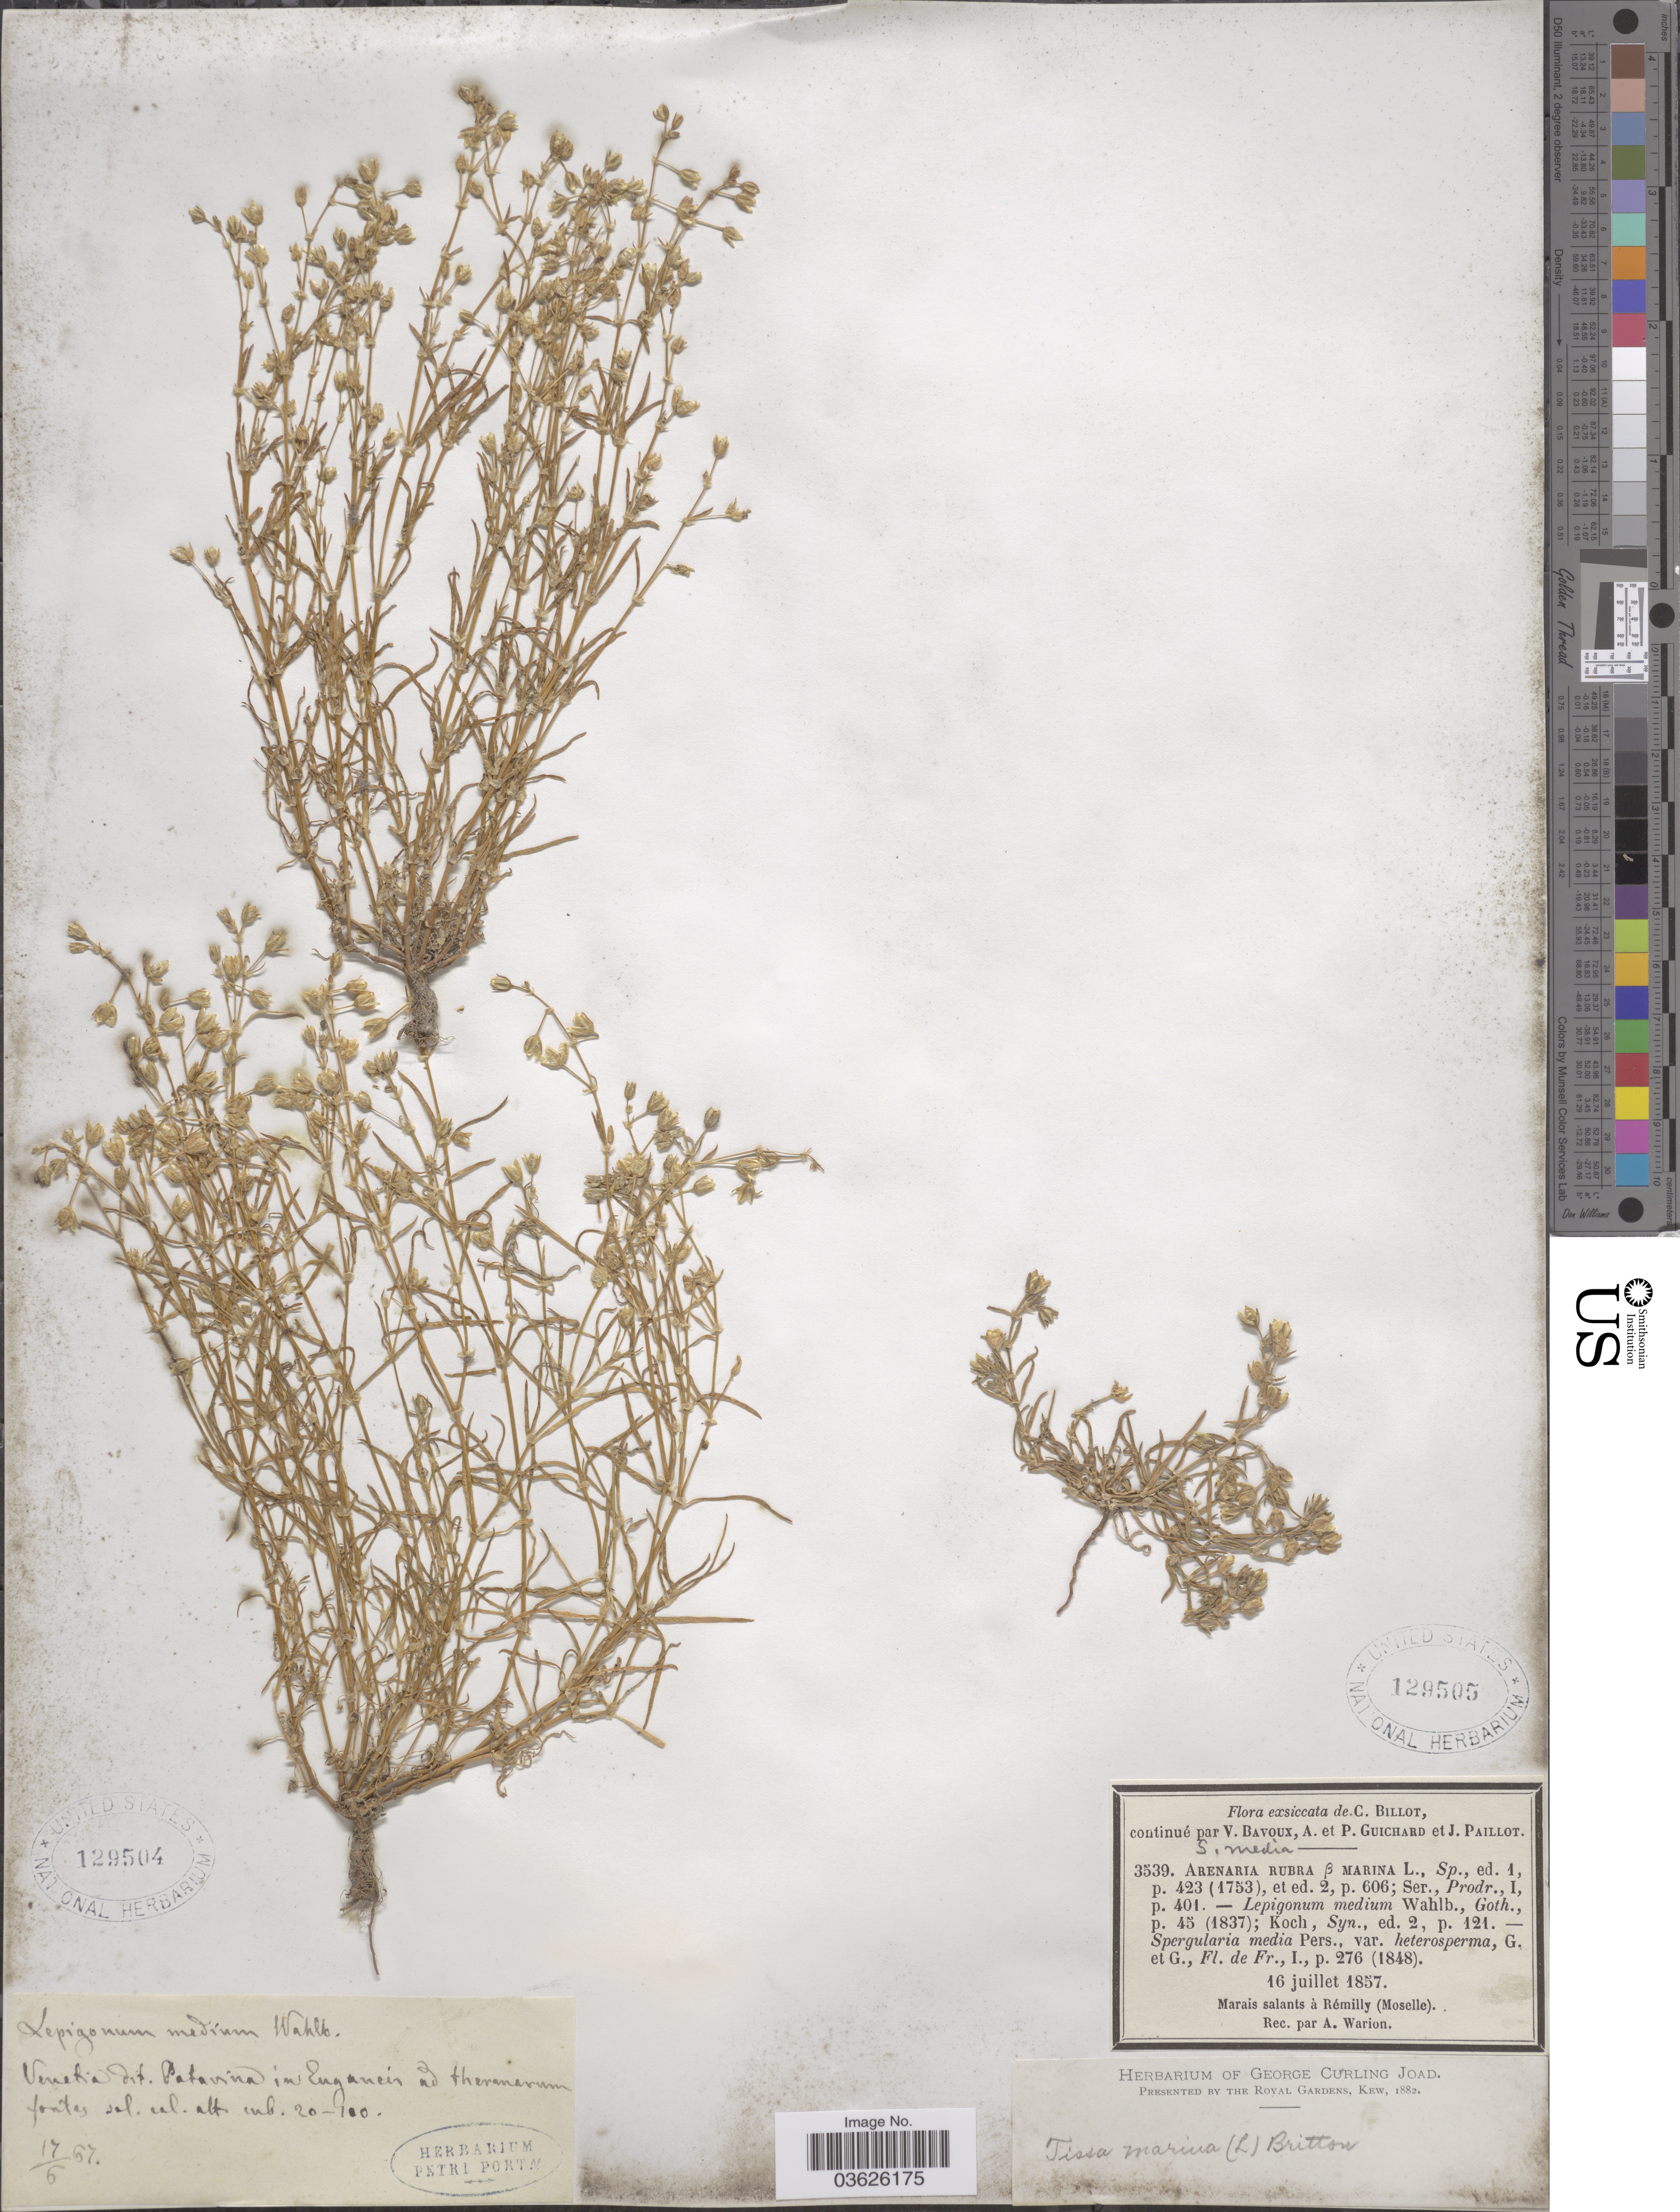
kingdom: Plantae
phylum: Tracheophyta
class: Magnoliopsida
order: Caryophyllales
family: Caryophyllaceae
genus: Tissa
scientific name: Tissa marina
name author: (L.) Britton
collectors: ex herb. Petriportae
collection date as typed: Transcribed d/m/y: 17/6/67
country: Italy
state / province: Veneto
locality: Venetia dit. Patavina in Euganeir ad theranarum fontes del. cal. [interpreted]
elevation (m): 20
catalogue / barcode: US 129504